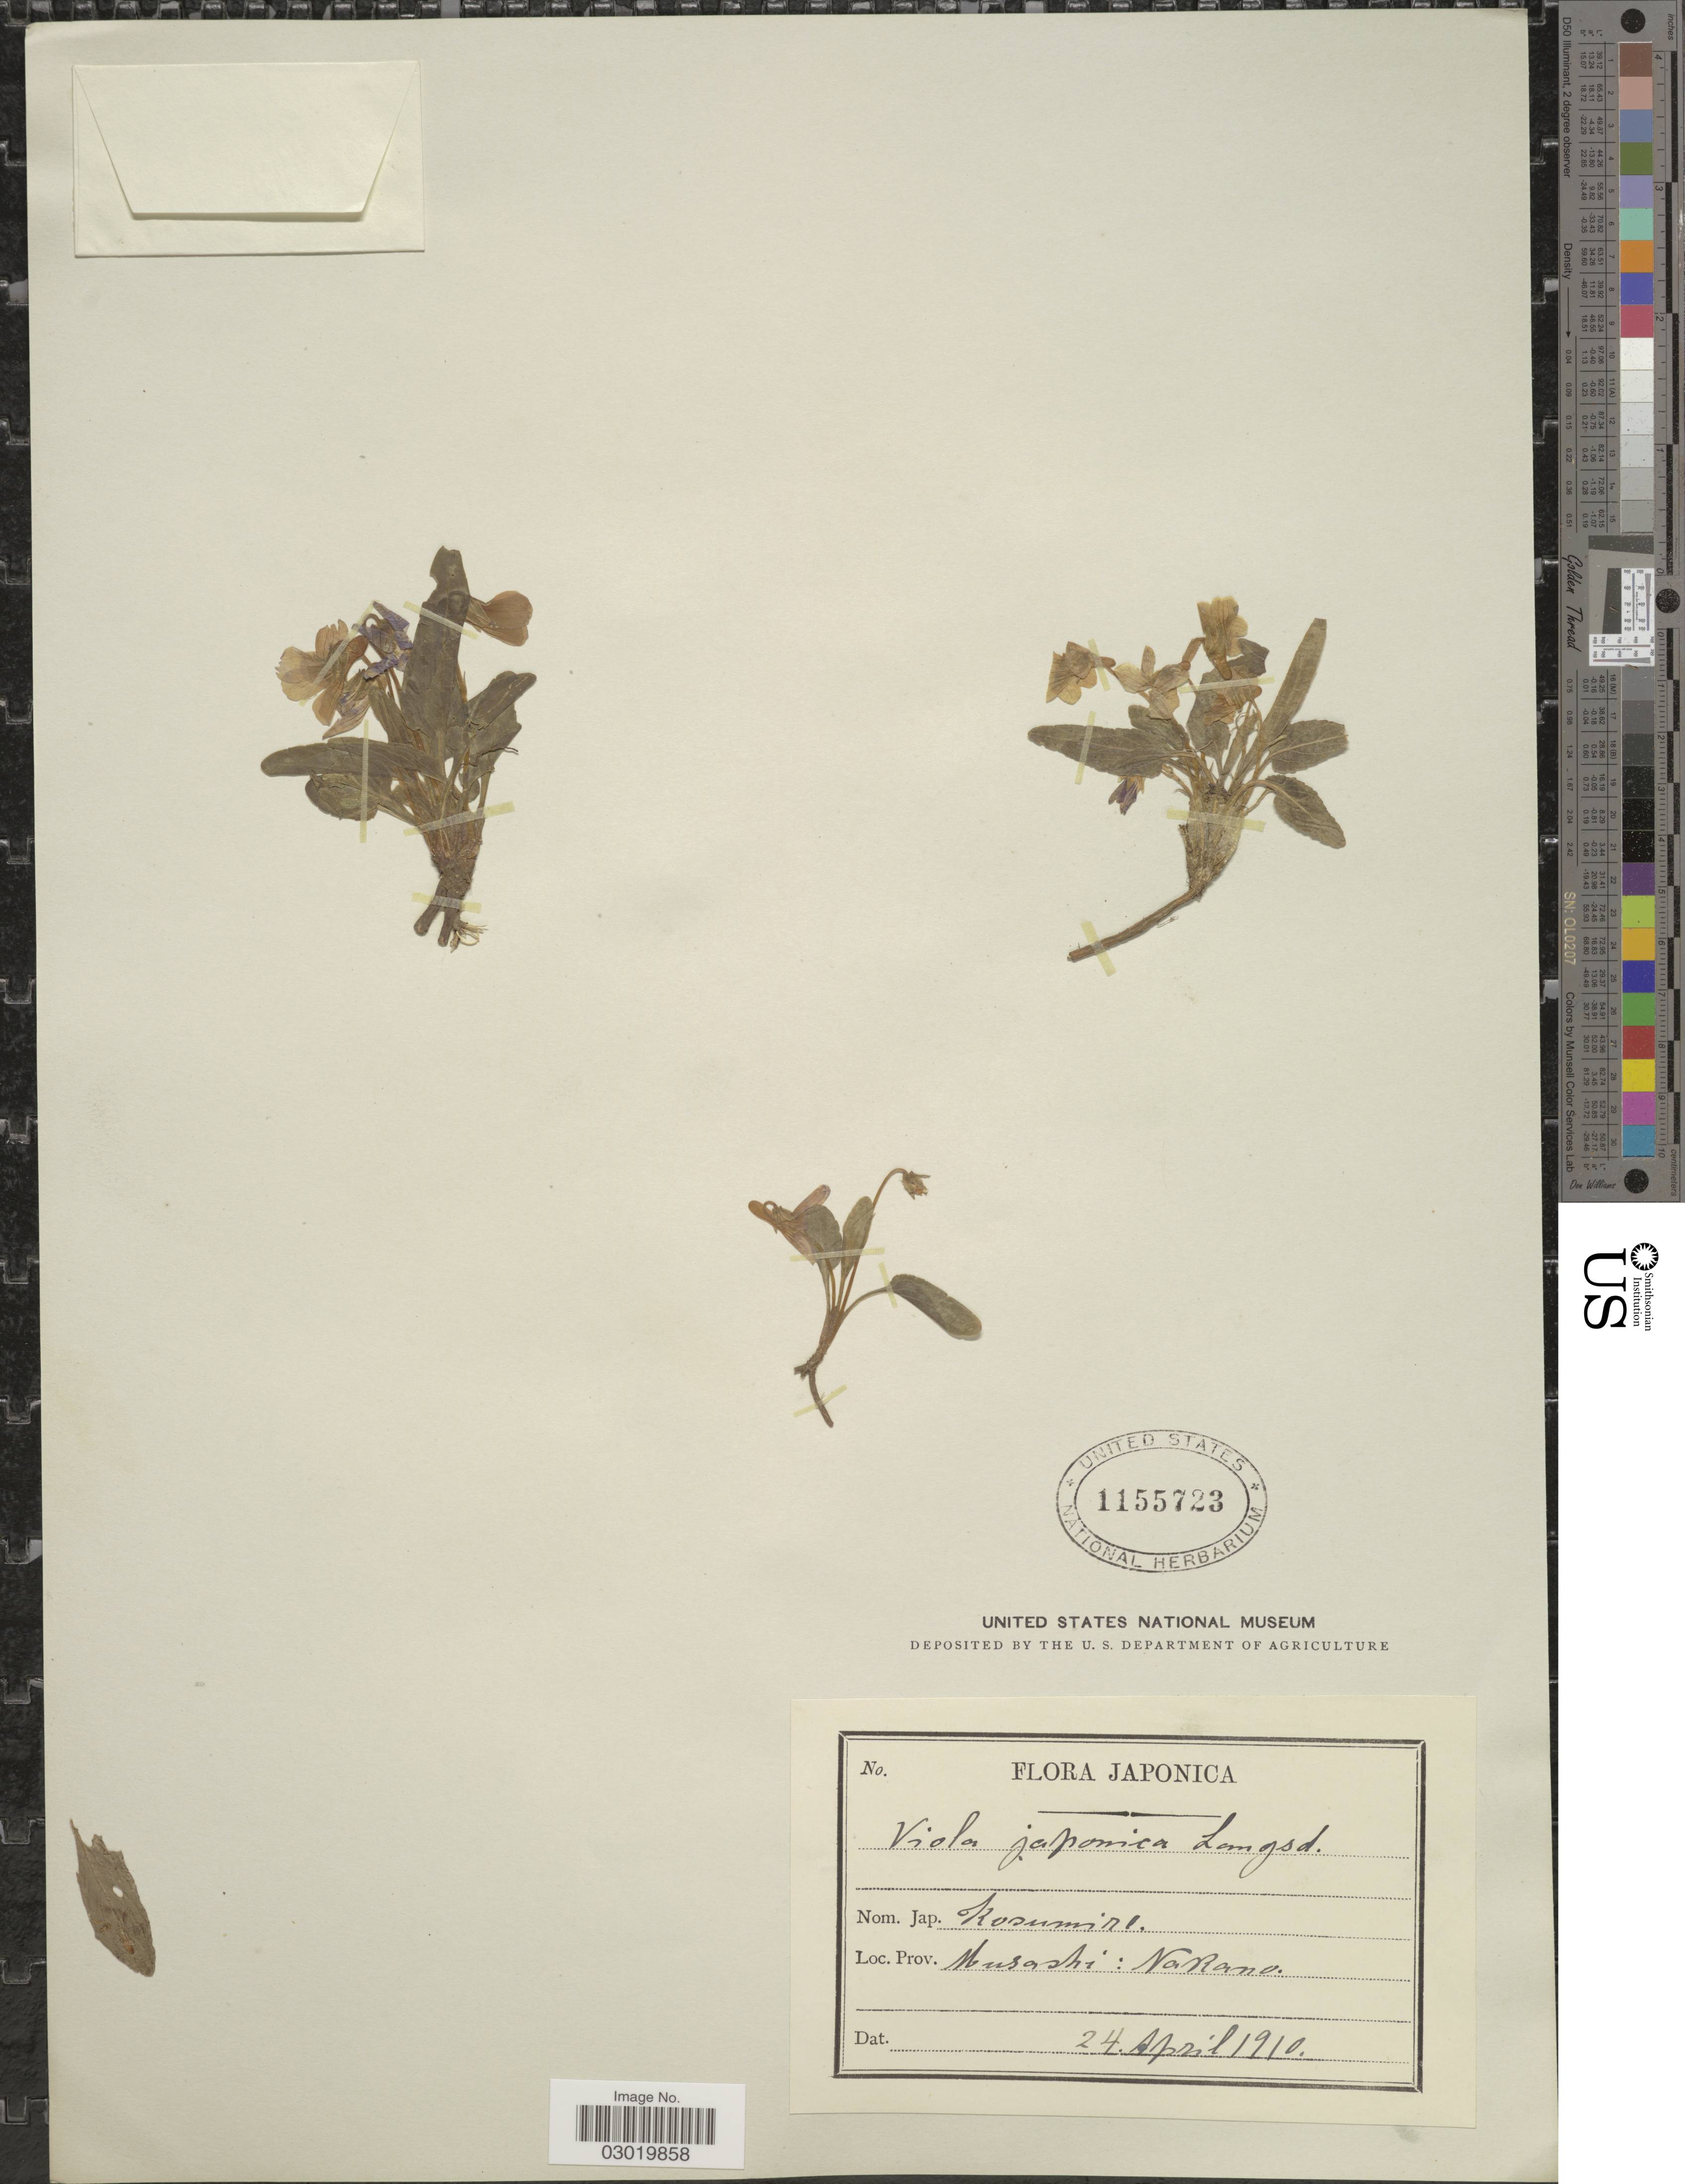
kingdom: Plantae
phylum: Tracheophyta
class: Magnoliopsida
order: Malpighiales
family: Violaceae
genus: Viola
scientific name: Viola japonica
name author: Langsd. ex DC.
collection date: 1910-04-24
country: Japan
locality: Musashi: Nakano.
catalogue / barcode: US 1155723